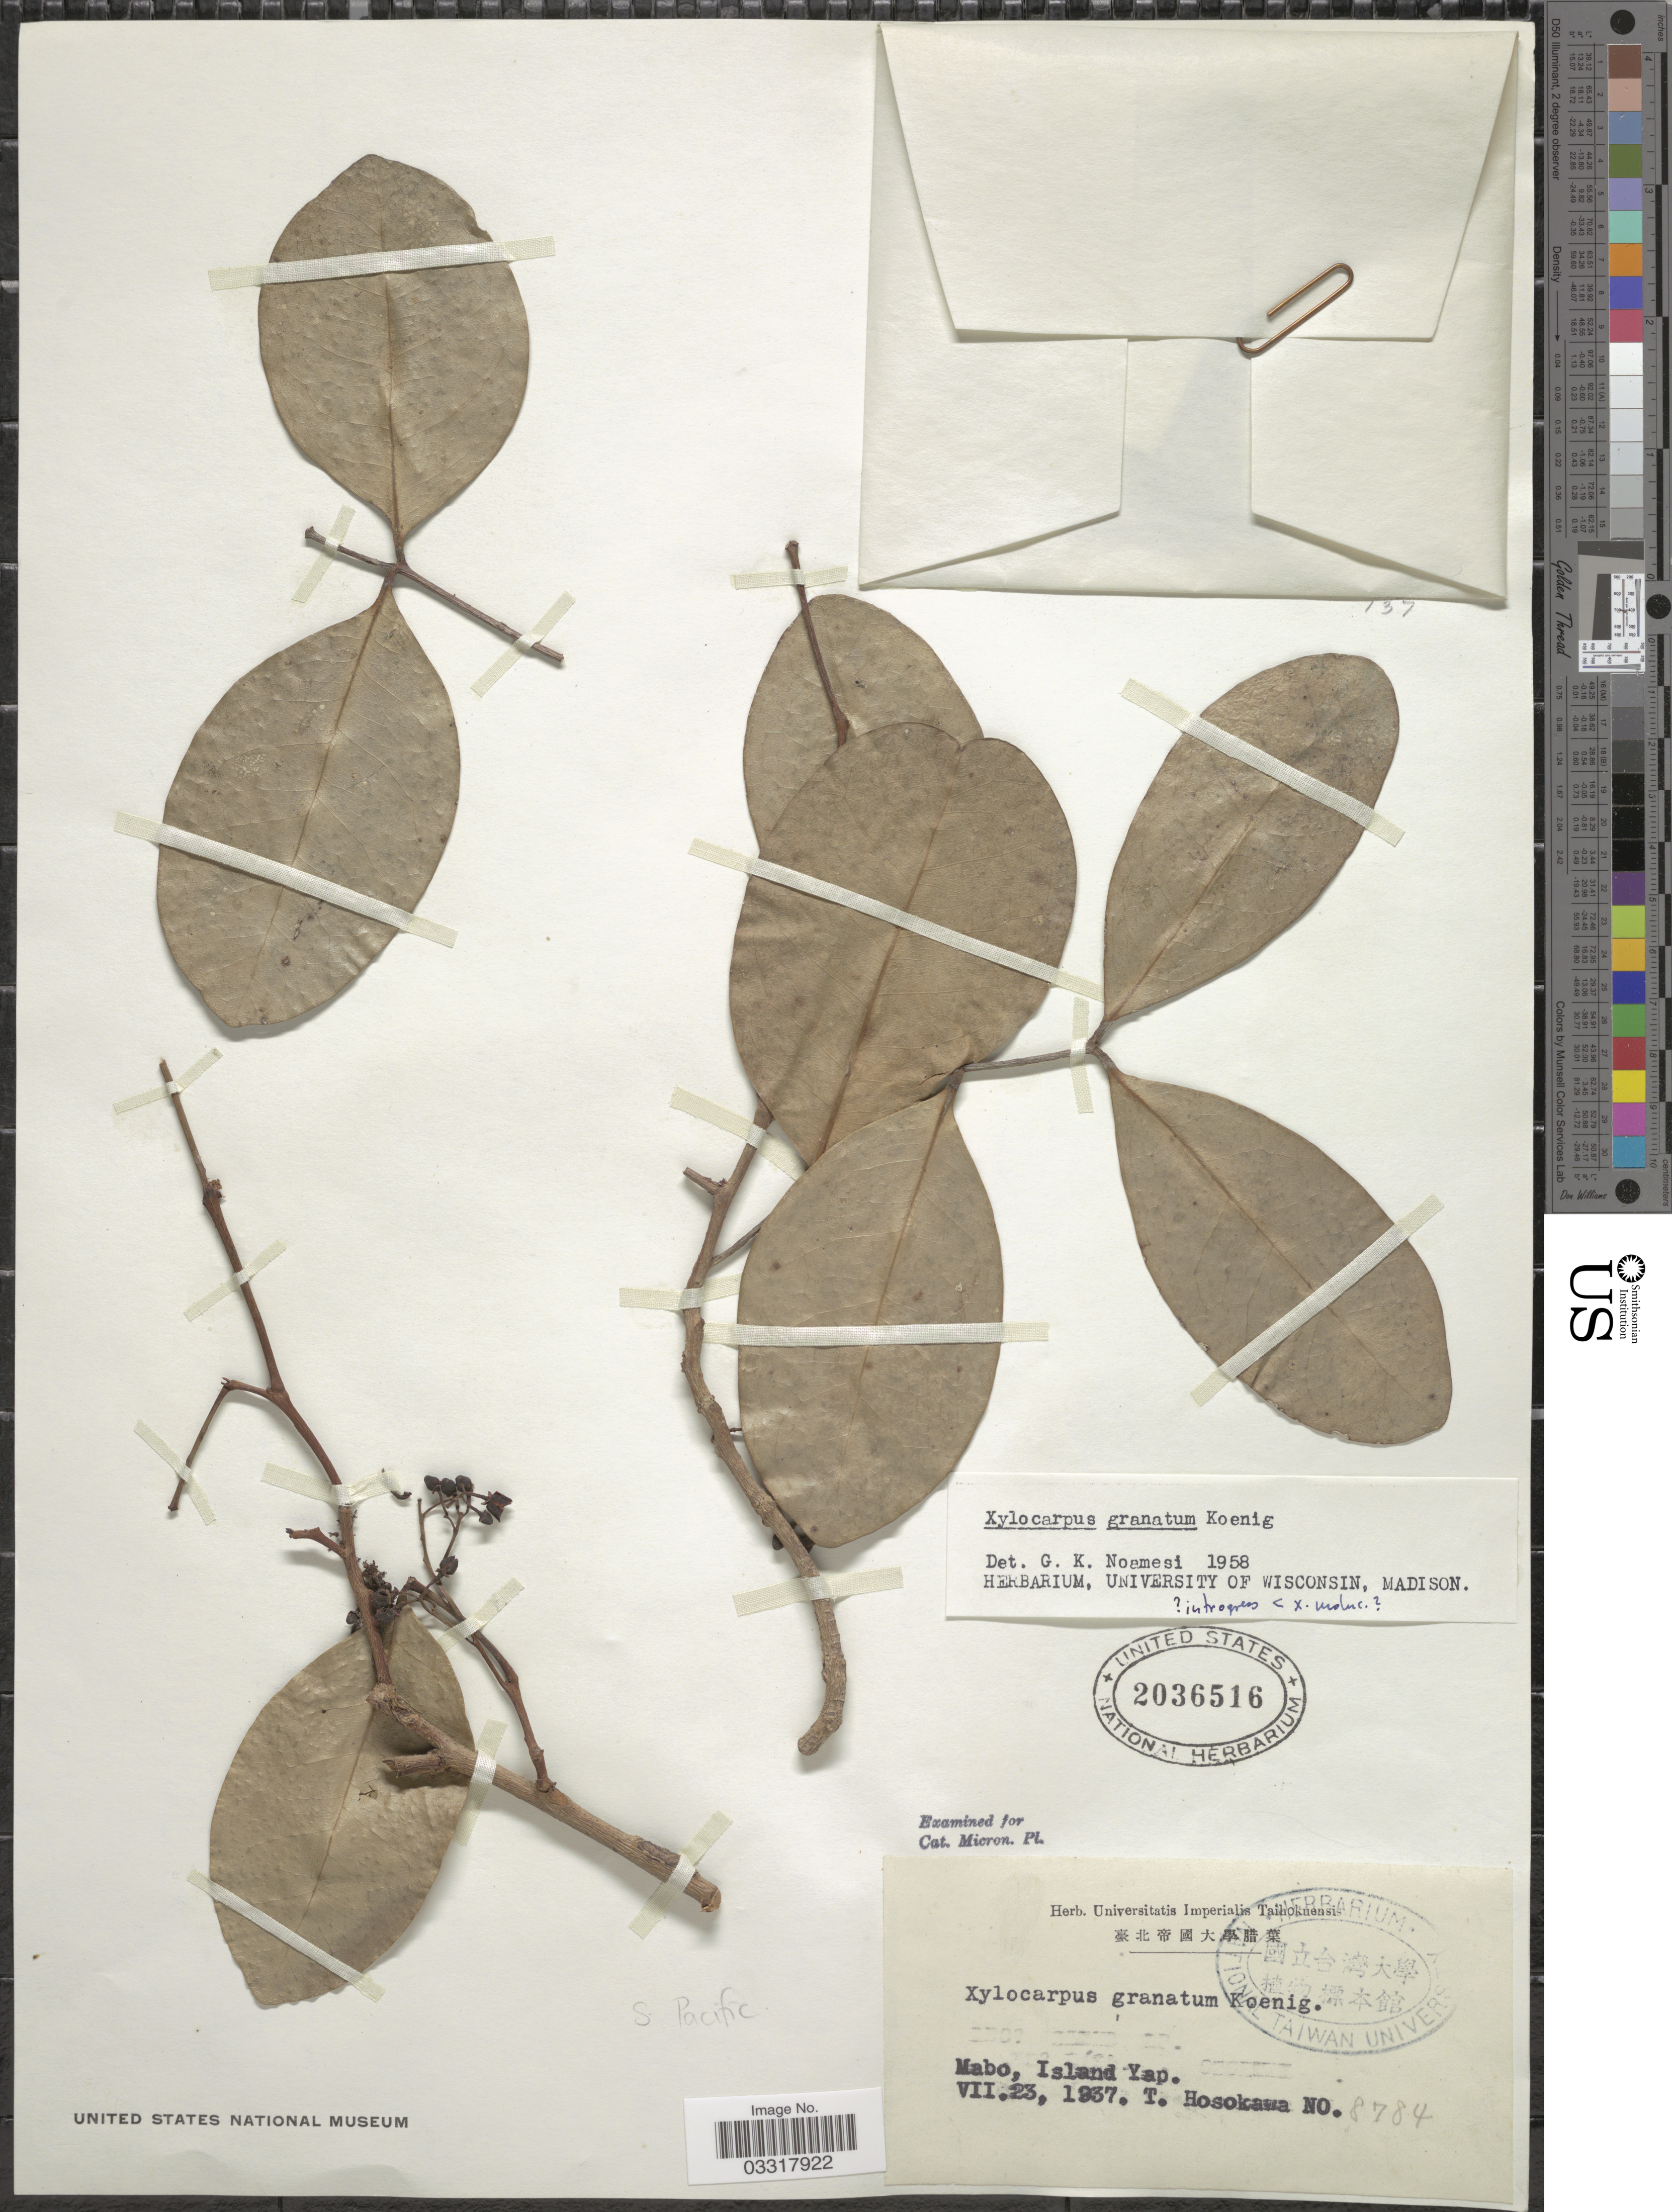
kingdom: Plantae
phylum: Tracheophyta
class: Magnoliopsida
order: Sapindales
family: Meliaceae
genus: Xylocarpus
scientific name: Xylocarpus granatum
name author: J. Koenig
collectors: T. Hosokawa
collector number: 8784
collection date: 1937-07-23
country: Micronesia, Federated States of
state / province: Yap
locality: Mabo, Island Yap.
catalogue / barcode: US 2036516